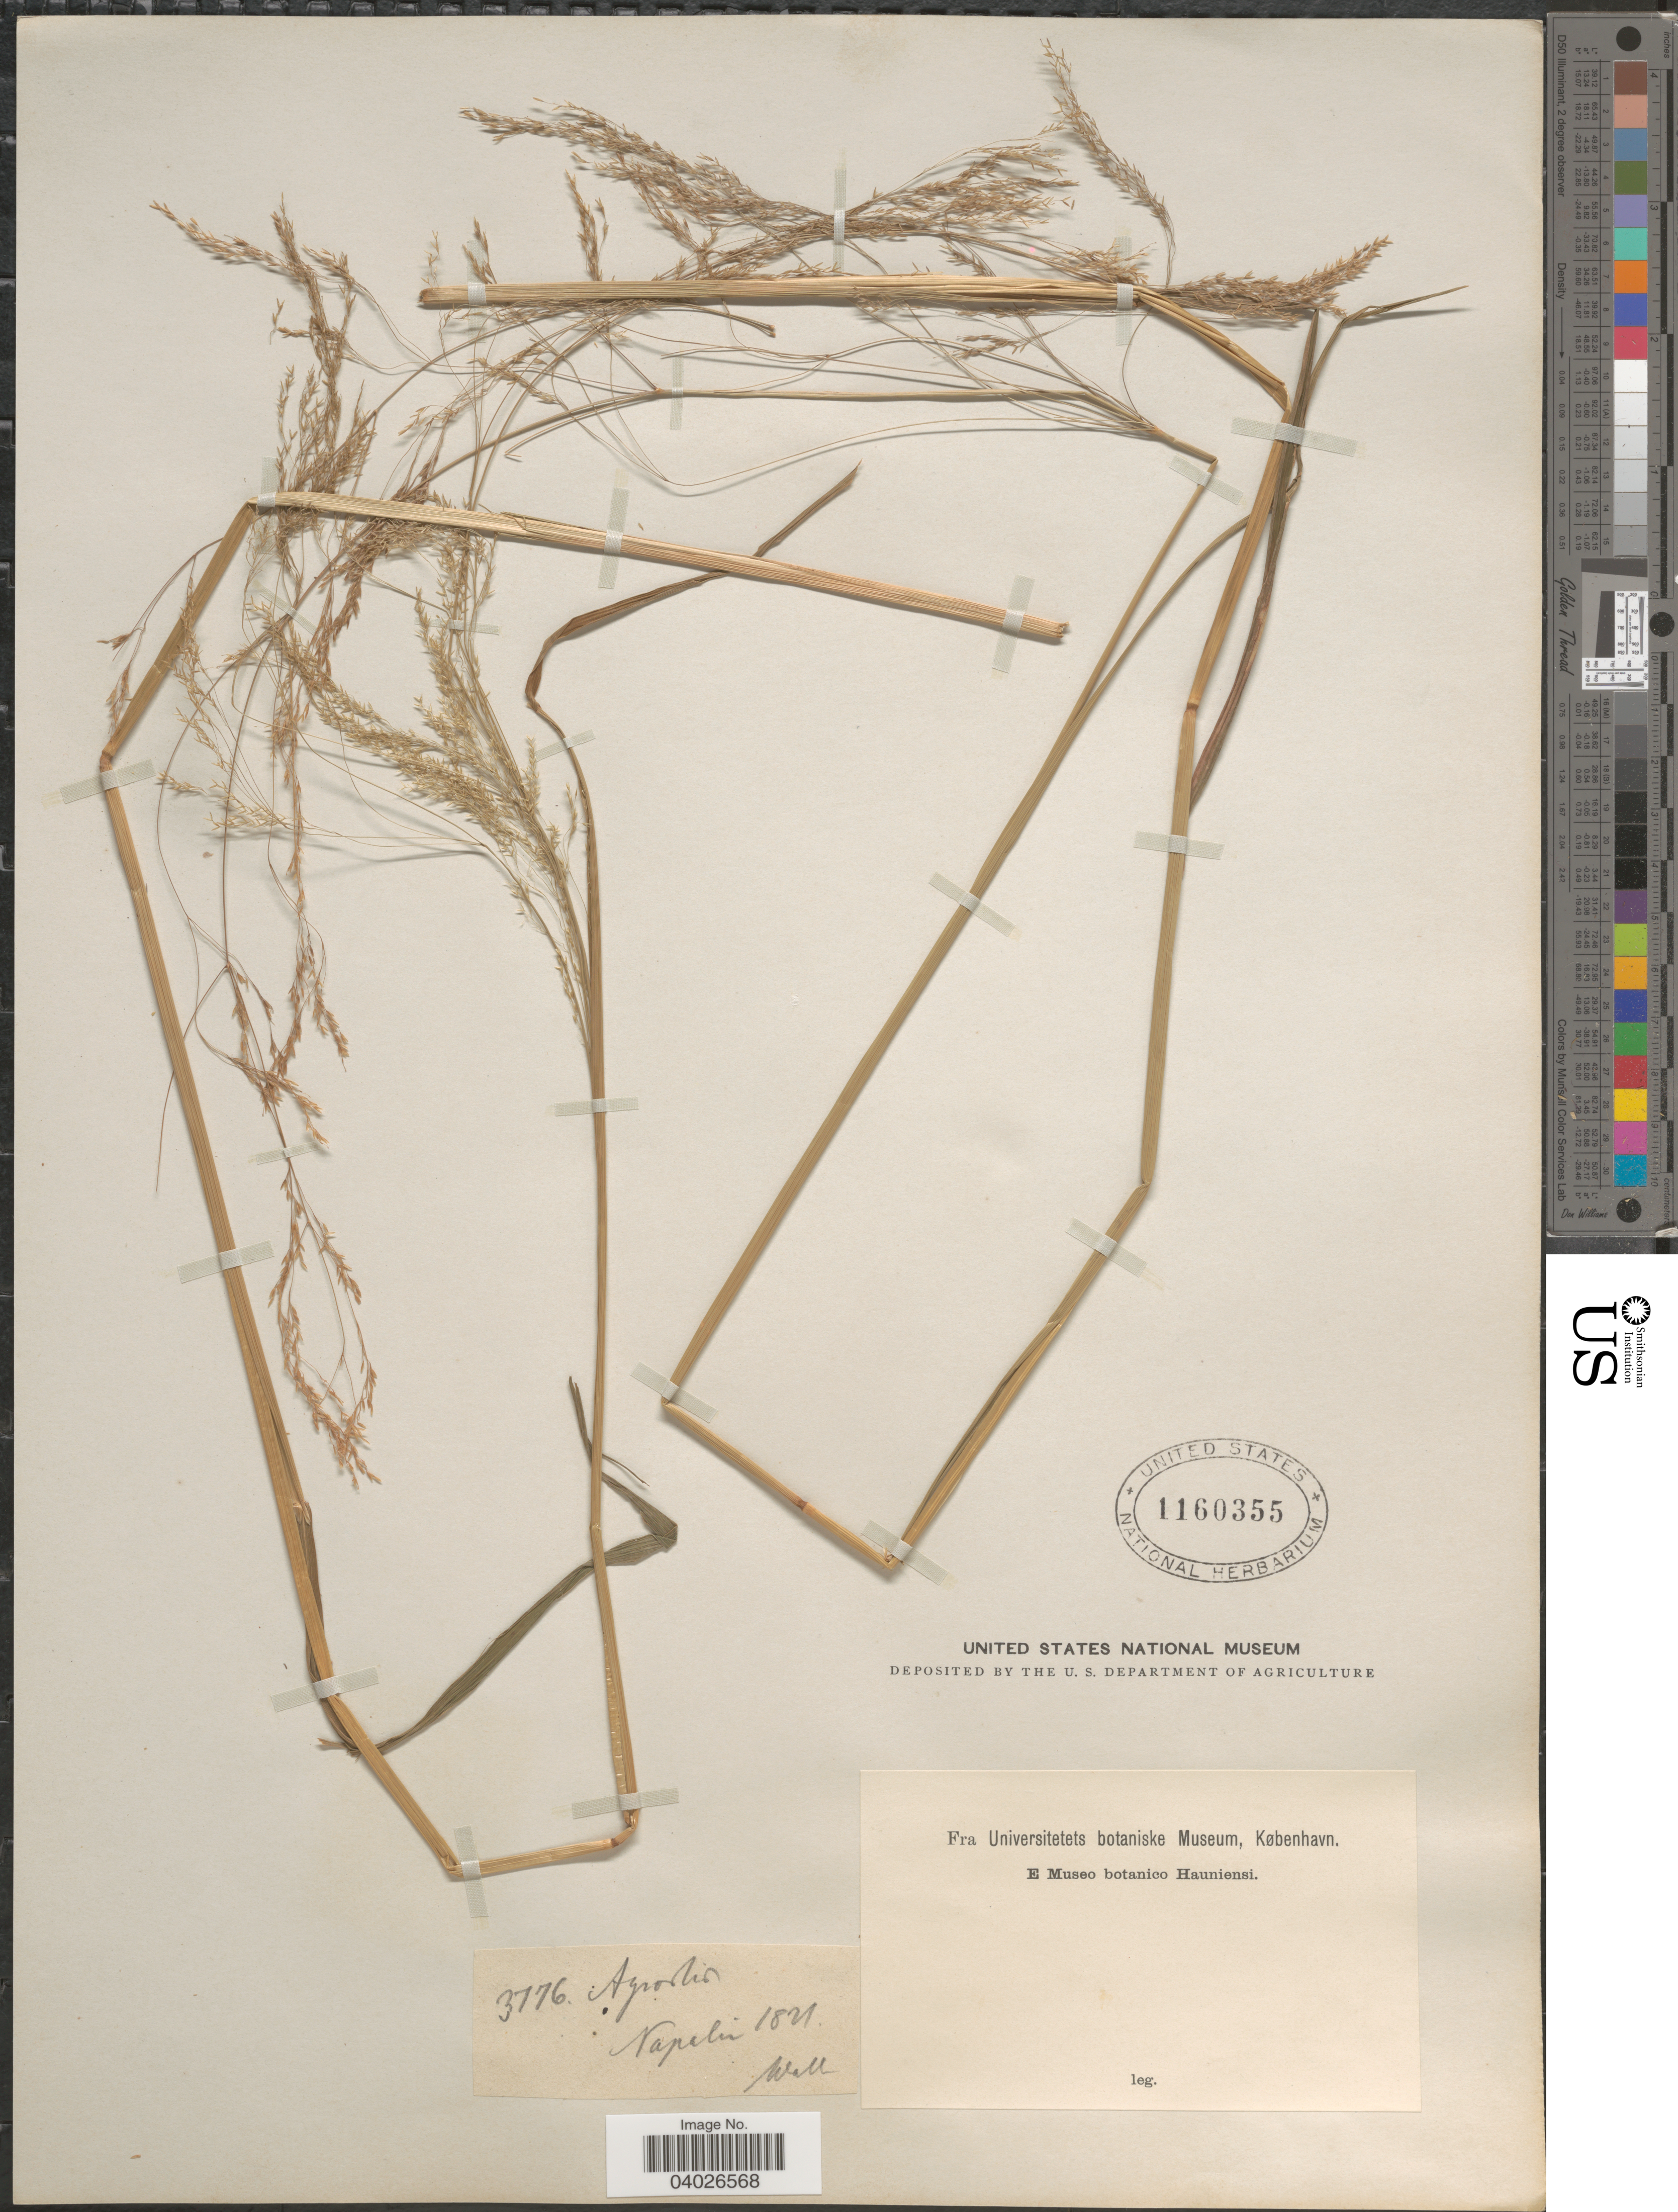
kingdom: Plantae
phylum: Tracheophyta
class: Liliopsida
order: Poales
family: Poaceae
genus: Agrostis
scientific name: Agrostis sp.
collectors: Wall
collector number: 3776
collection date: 1821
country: Italy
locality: Napelis.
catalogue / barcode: US 1160355